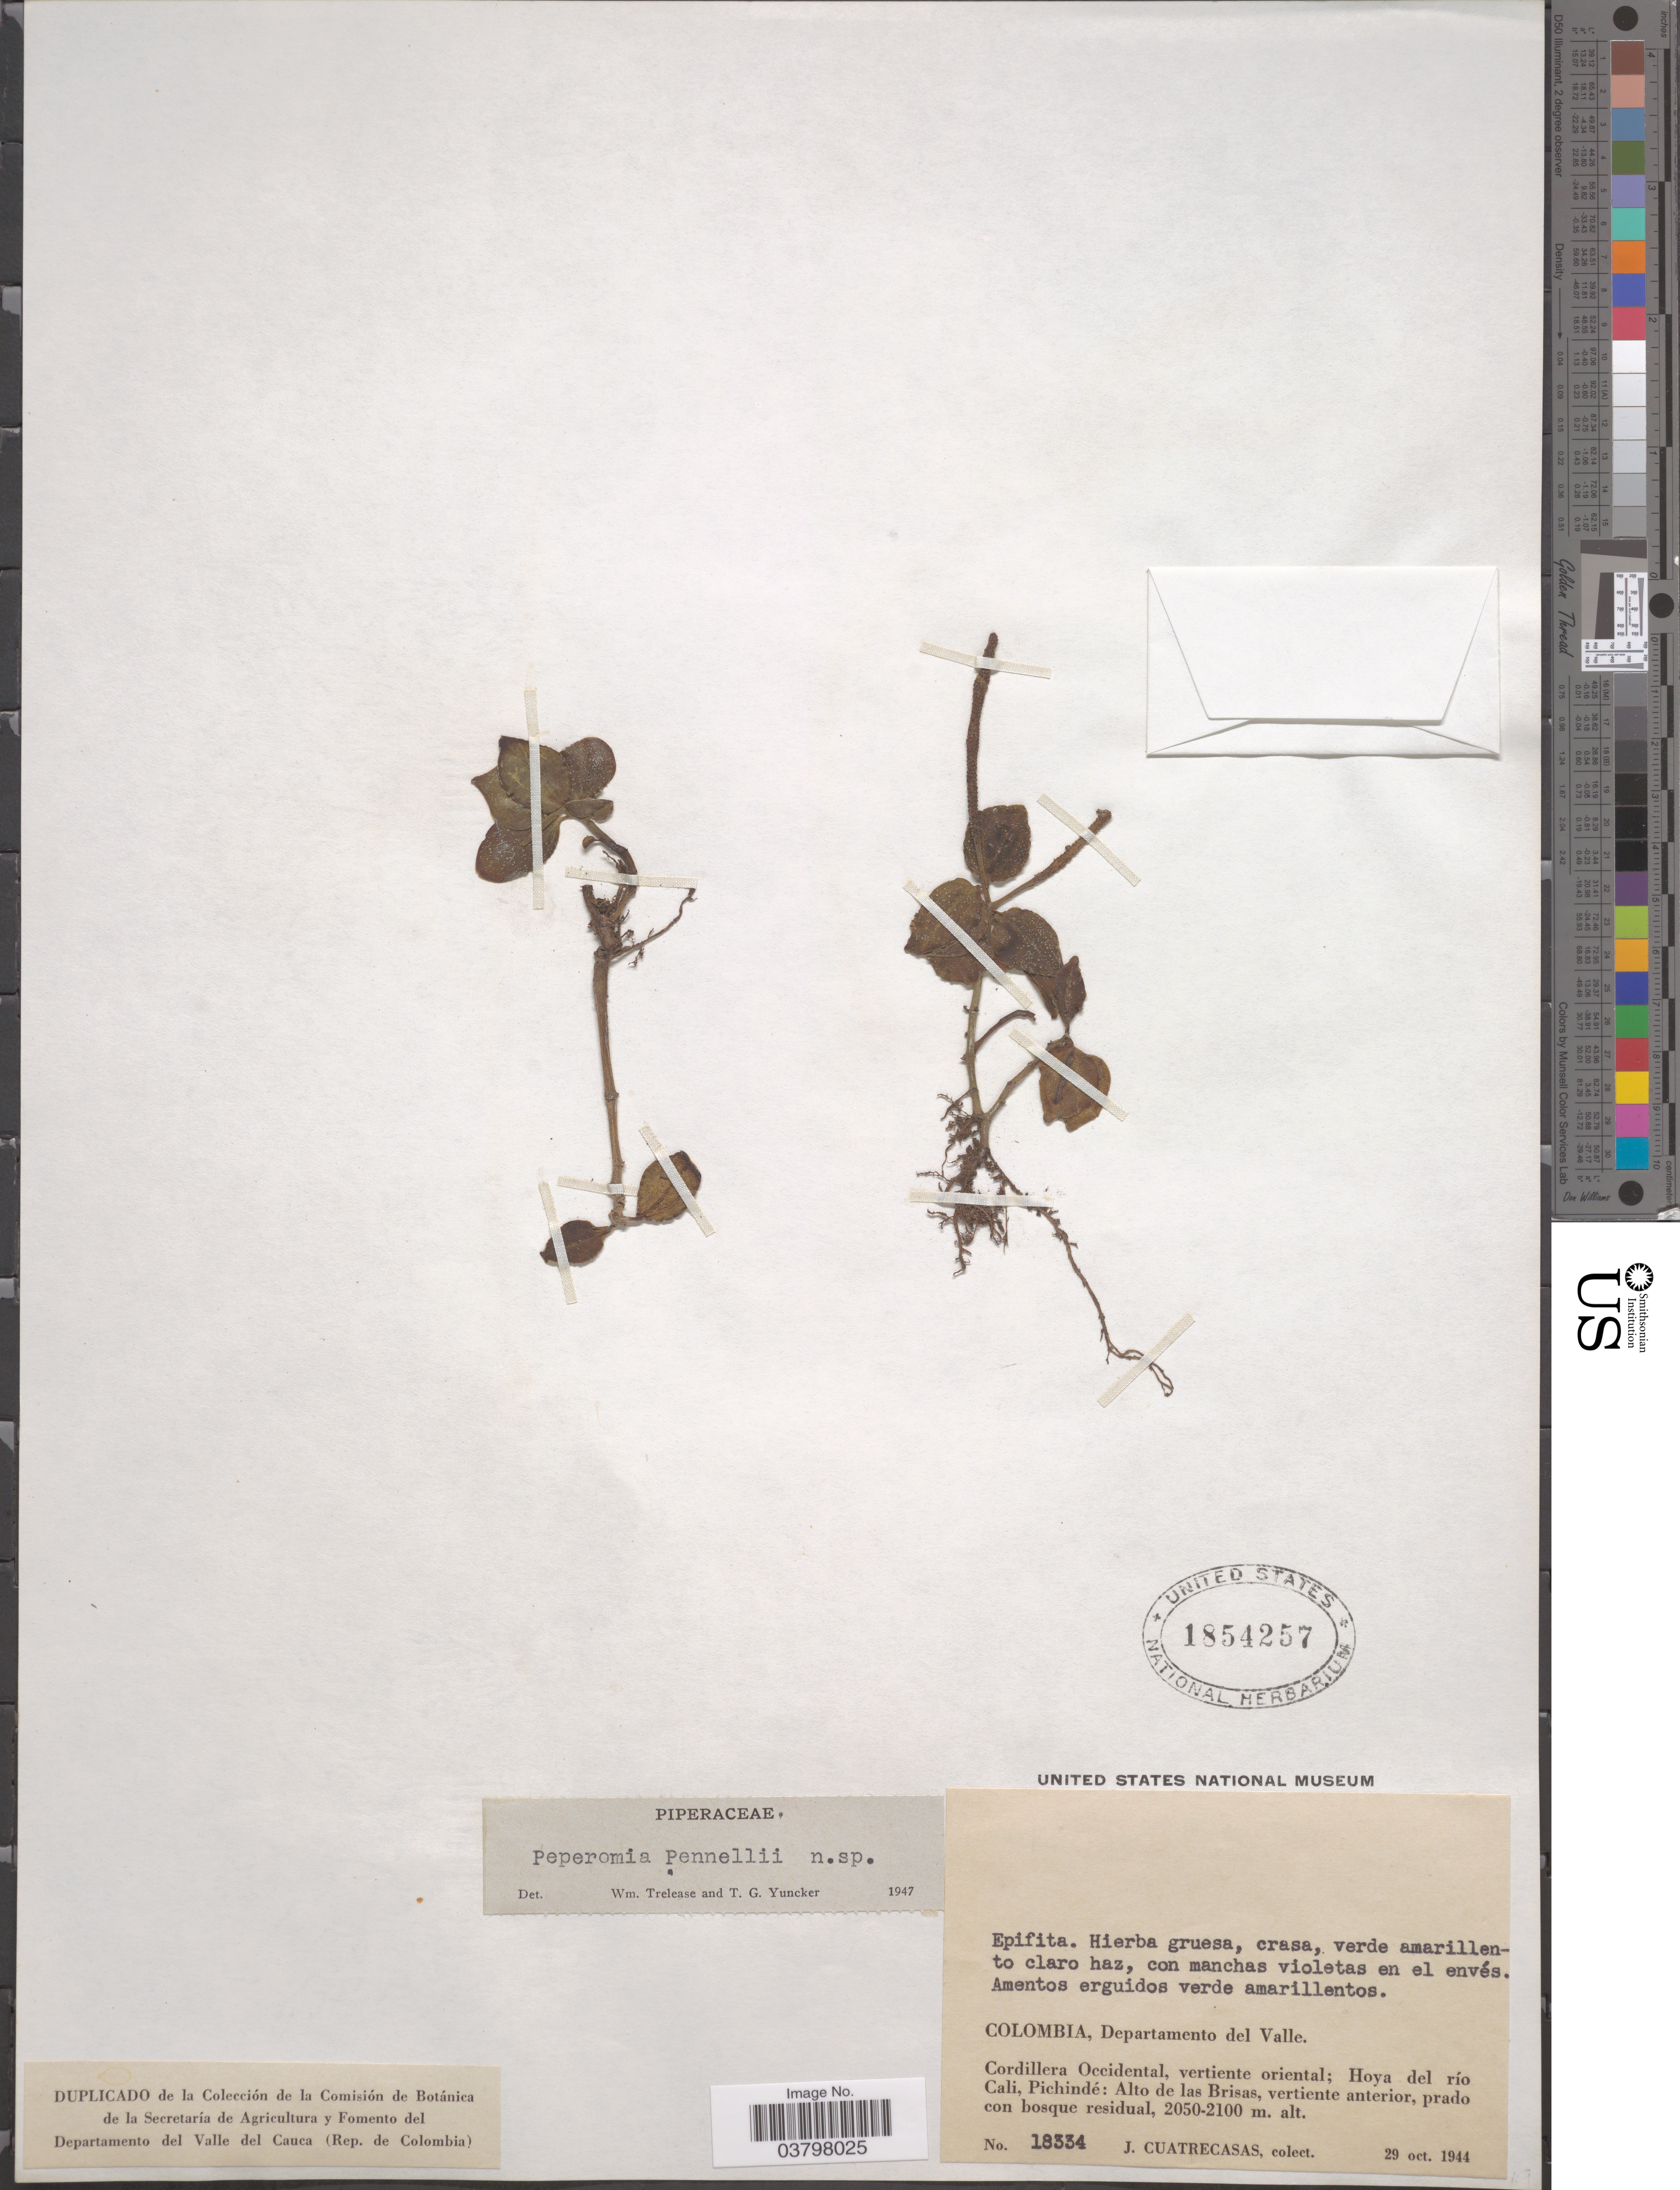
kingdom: Plantae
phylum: Tracheophyta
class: Magnoliopsida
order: Piperales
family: Piperaceae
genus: Peperomia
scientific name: Peperomia pennellii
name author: Trel. & Yunck.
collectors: J. Cuatrecasas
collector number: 18334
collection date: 1944-10-29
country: Colombia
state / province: Valle del Cauca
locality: Departamento del Valle. Cordillera Occidental, vertiente oriental; Hoya del río Cali, Pichindé: Alto de las Brisas.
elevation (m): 2050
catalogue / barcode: US 1854257